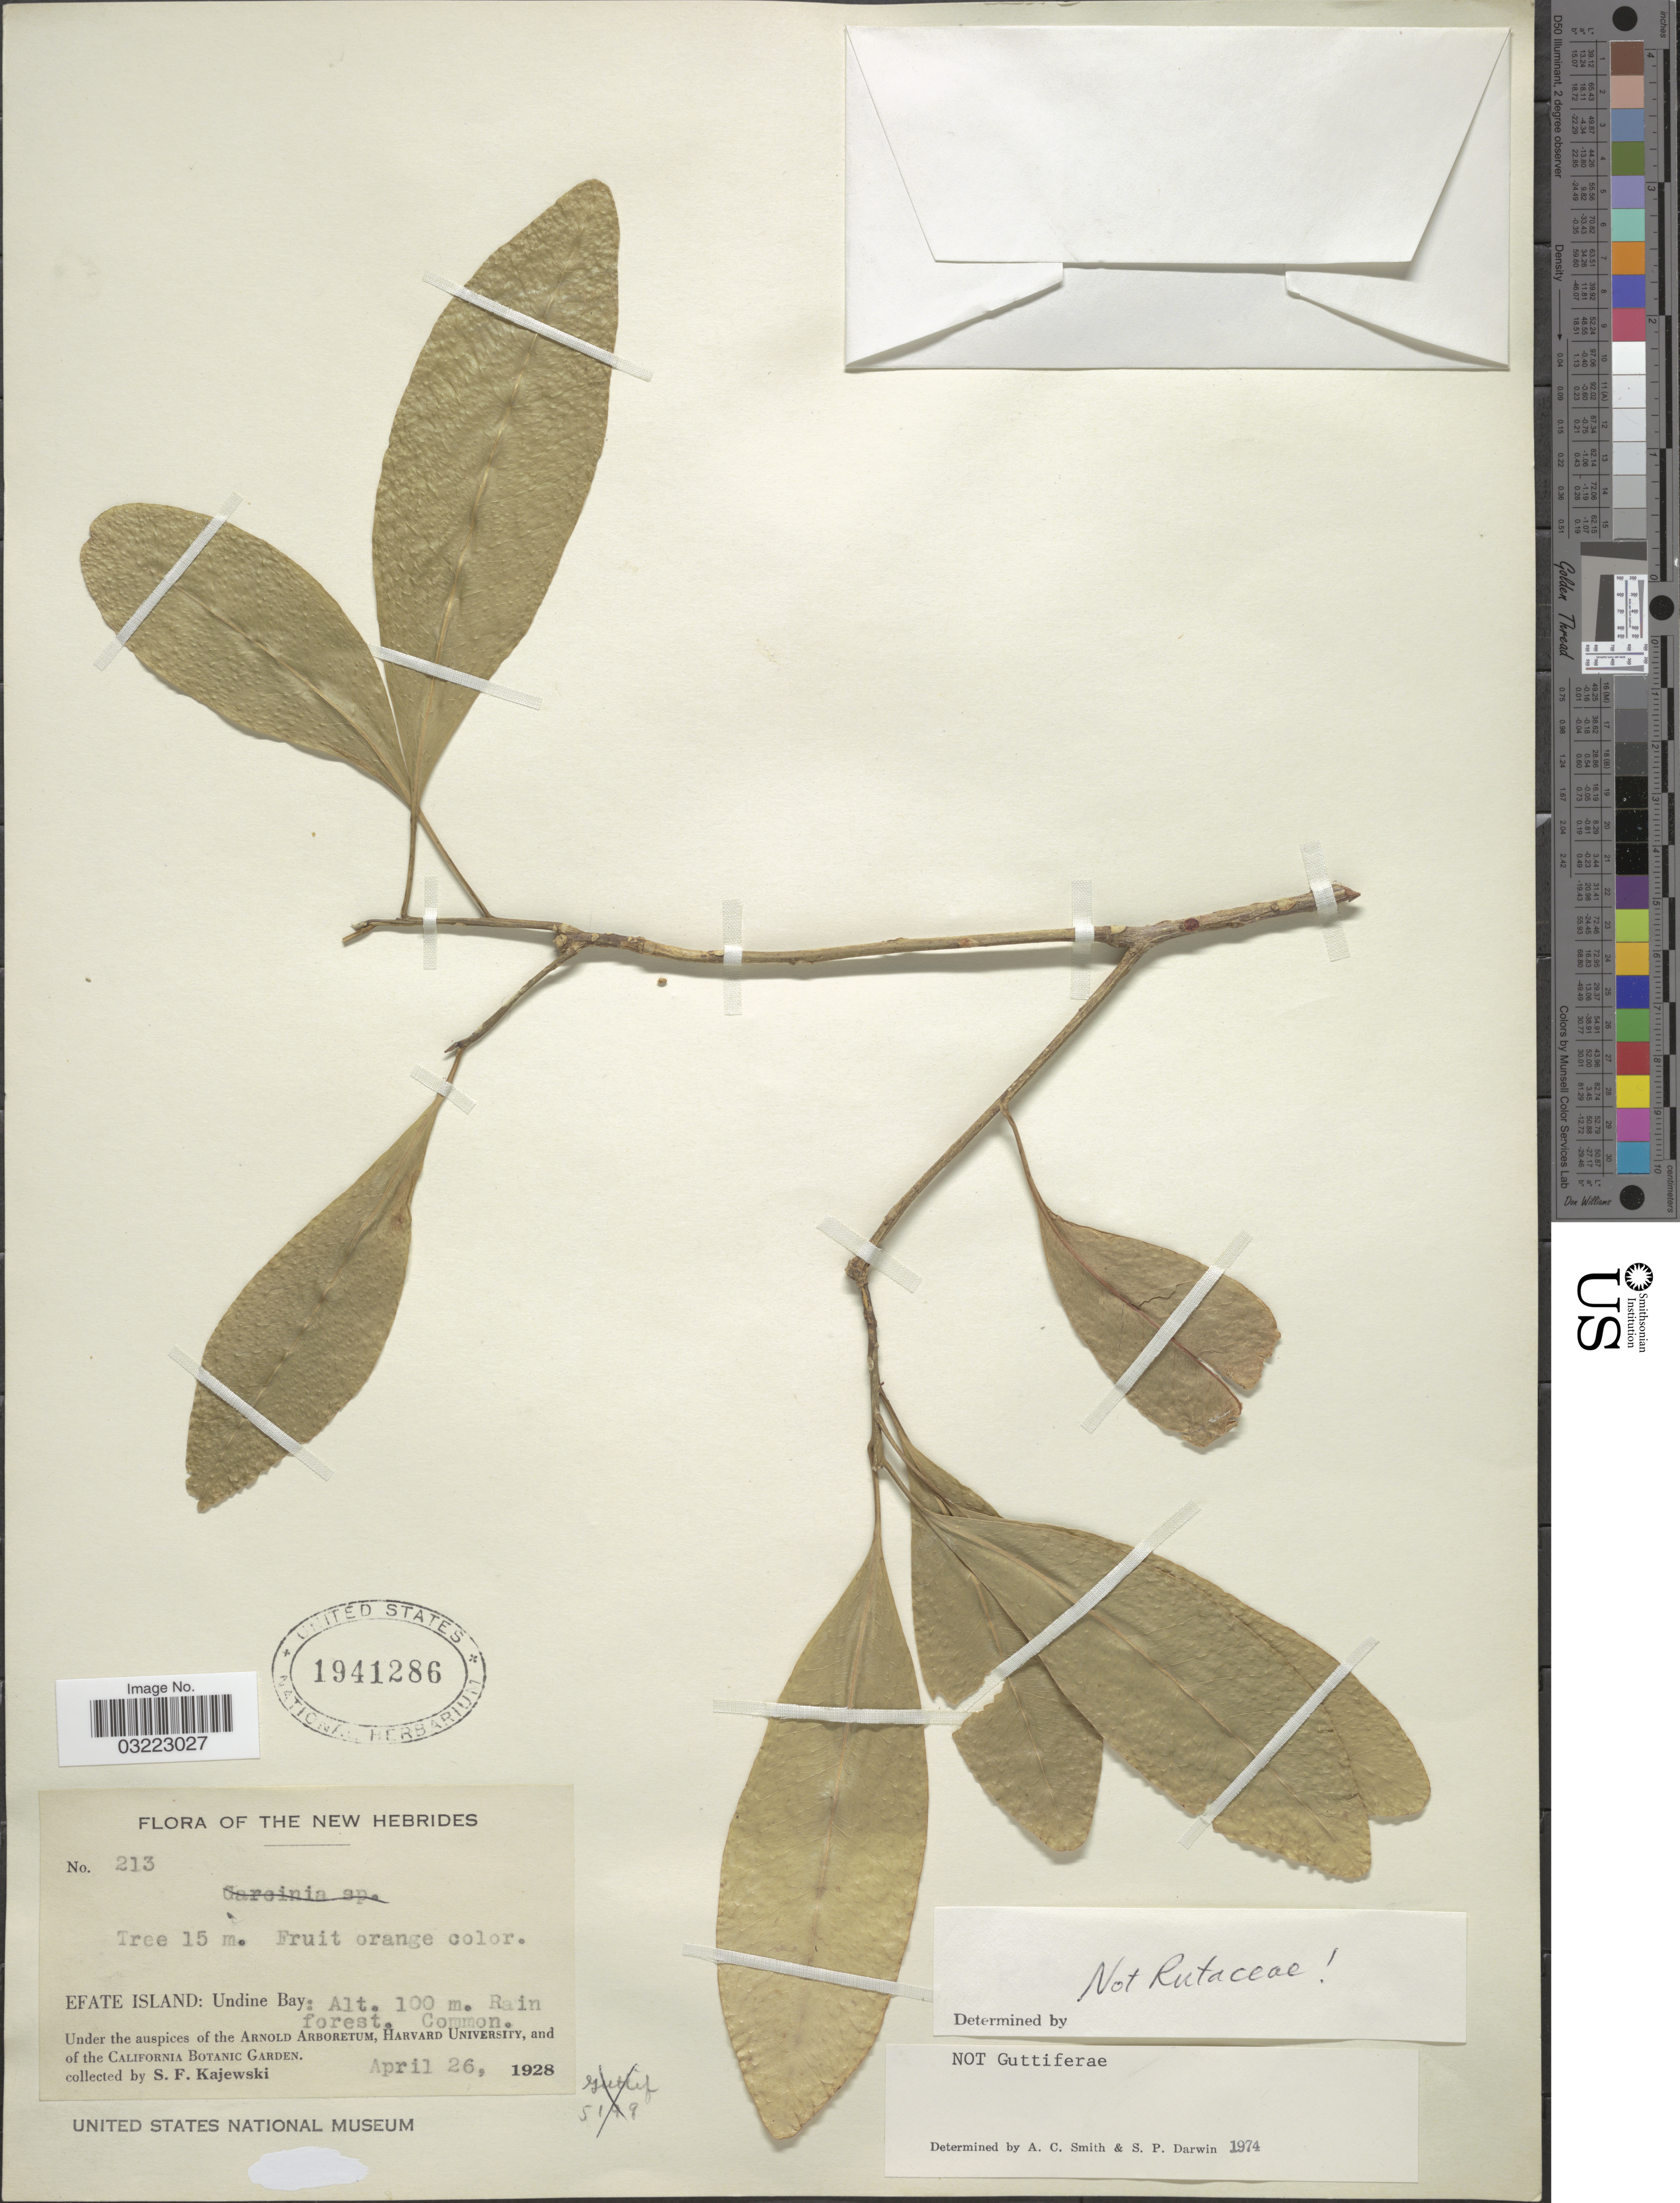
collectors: S. Kajewski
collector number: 213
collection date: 1928-04-26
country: Vanuatu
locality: The New Hebrides. Efate Island: Undine Bay.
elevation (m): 100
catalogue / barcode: US 1941286